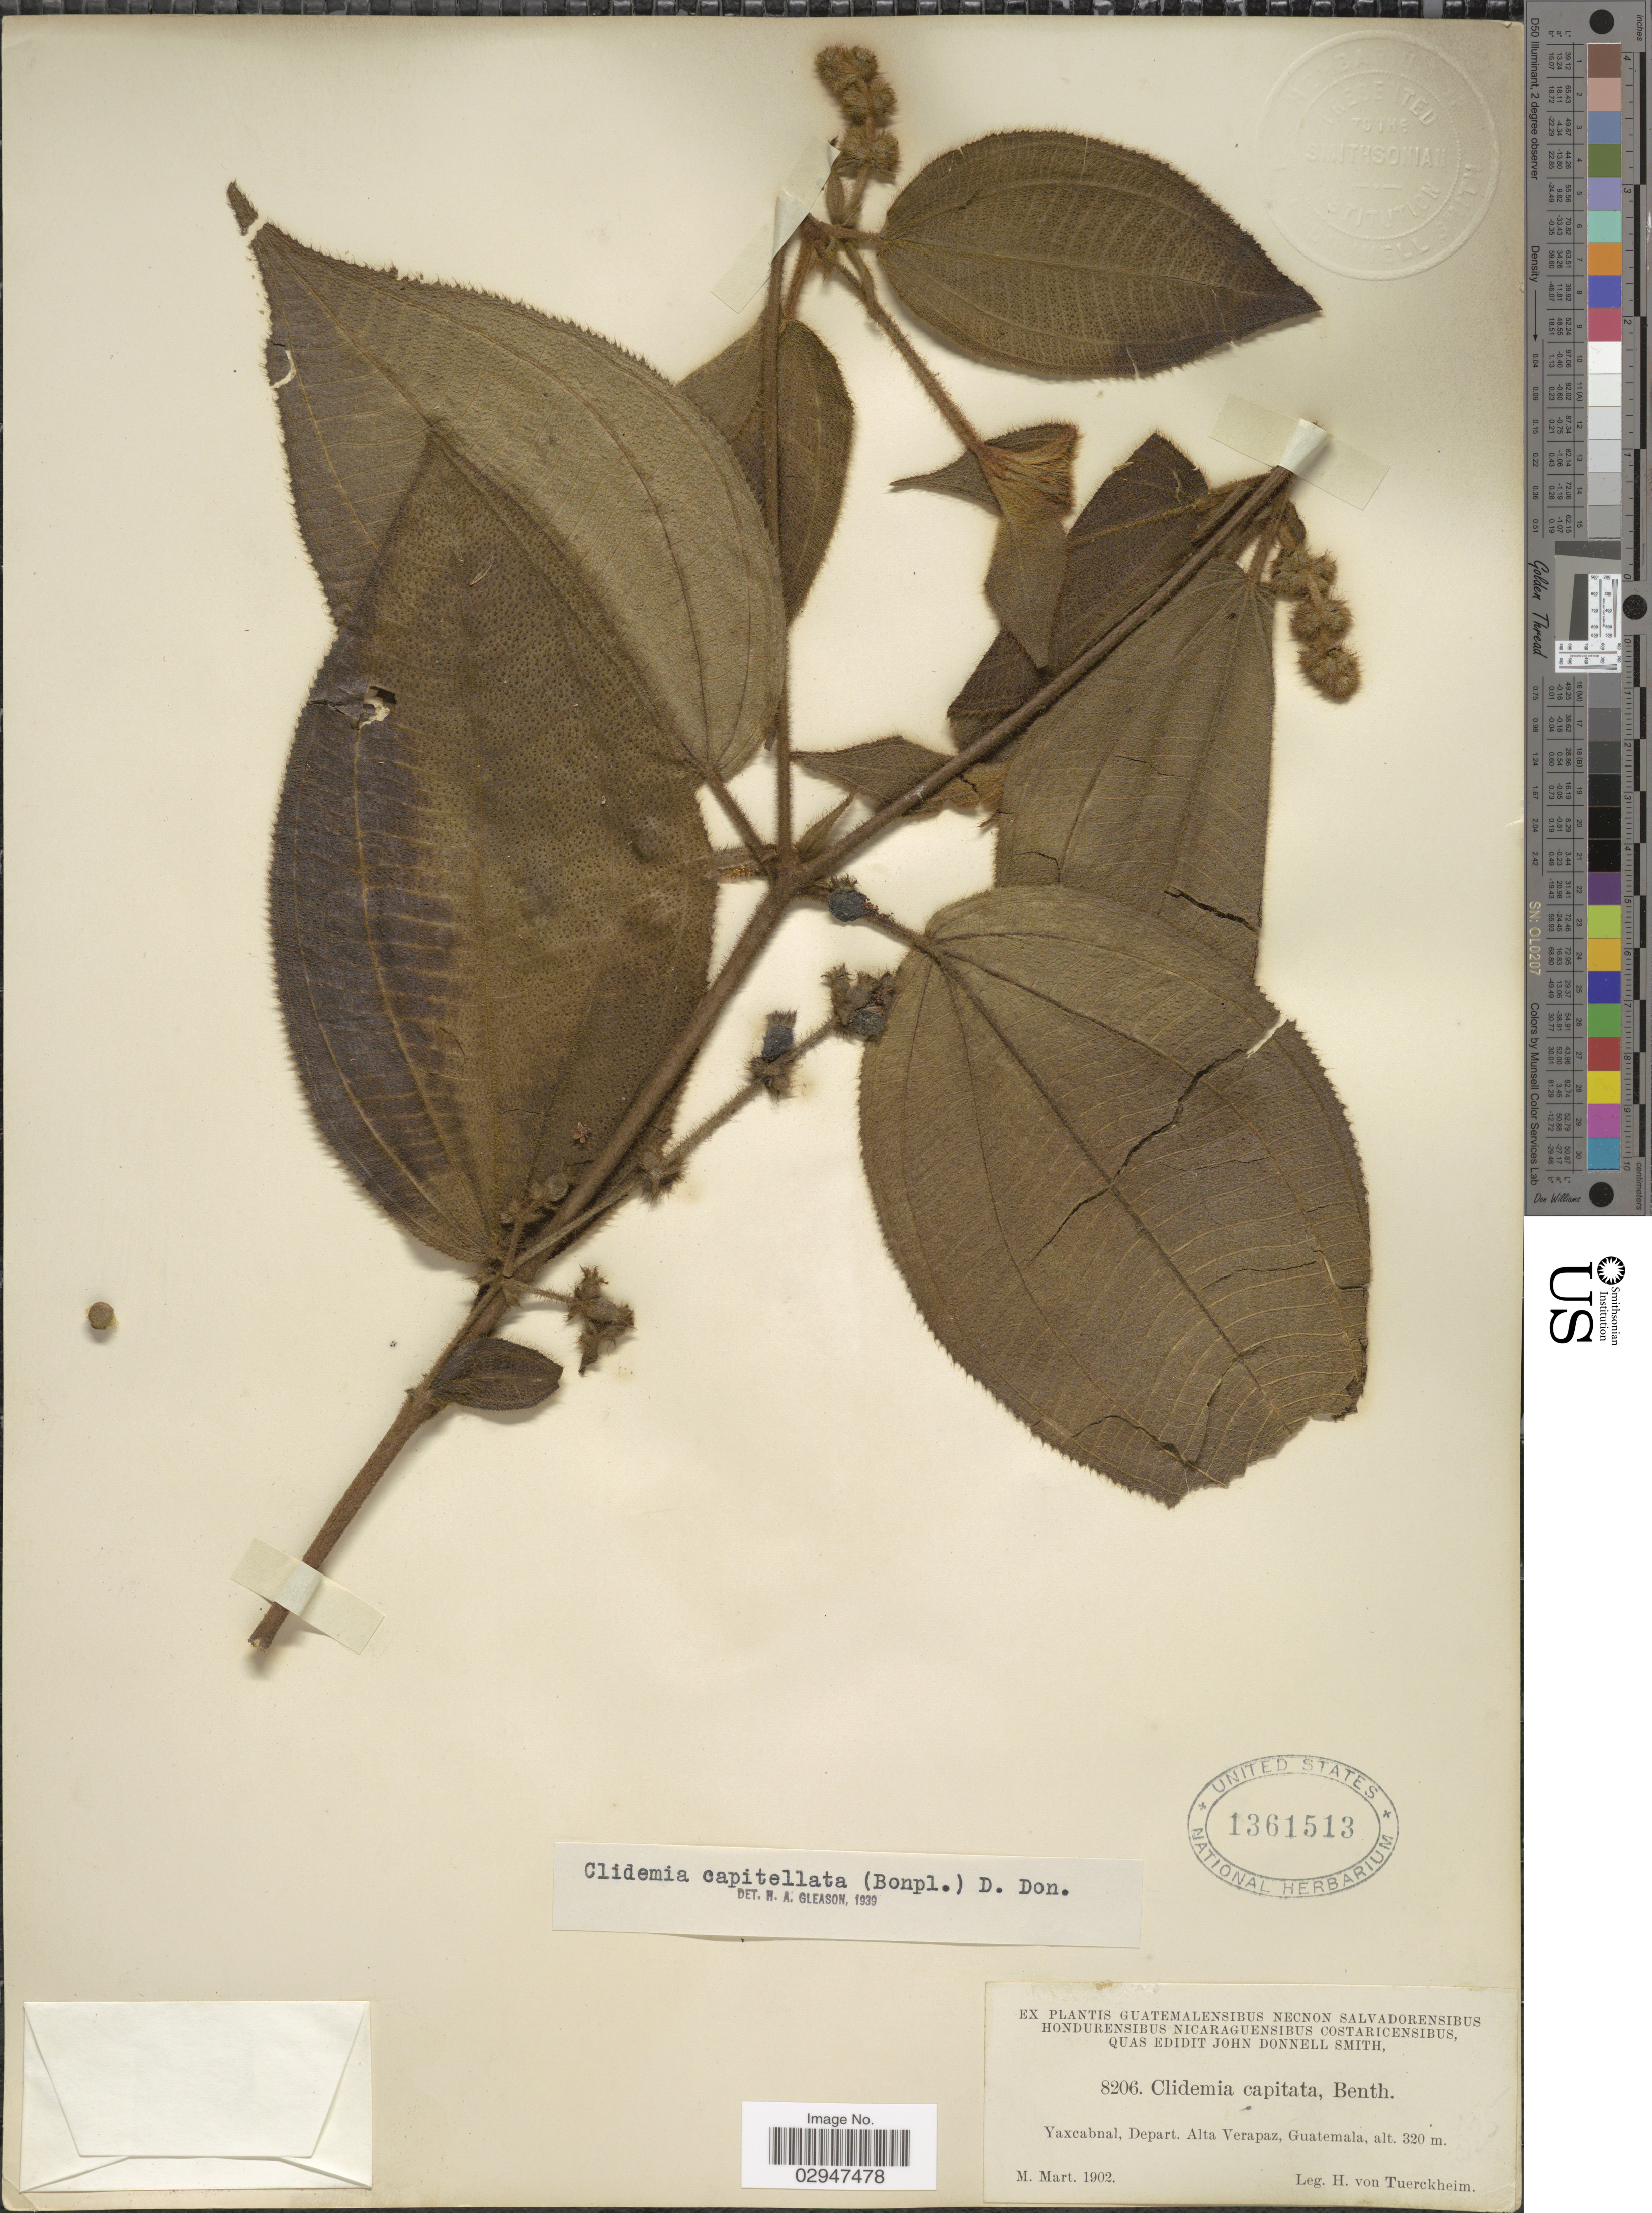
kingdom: Plantae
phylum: Tracheophyta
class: Magnoliopsida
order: Myrtales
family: Melastomataceae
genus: Clidemia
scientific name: Clidemia capitellata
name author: (Bonpl.) D. Don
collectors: H. von Türckheim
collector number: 8206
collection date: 1902-03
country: Guatemala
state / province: Alta Verapaz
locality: Yaxcabnal, Depart. Alta Verapaz.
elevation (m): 320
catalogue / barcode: US 1361513